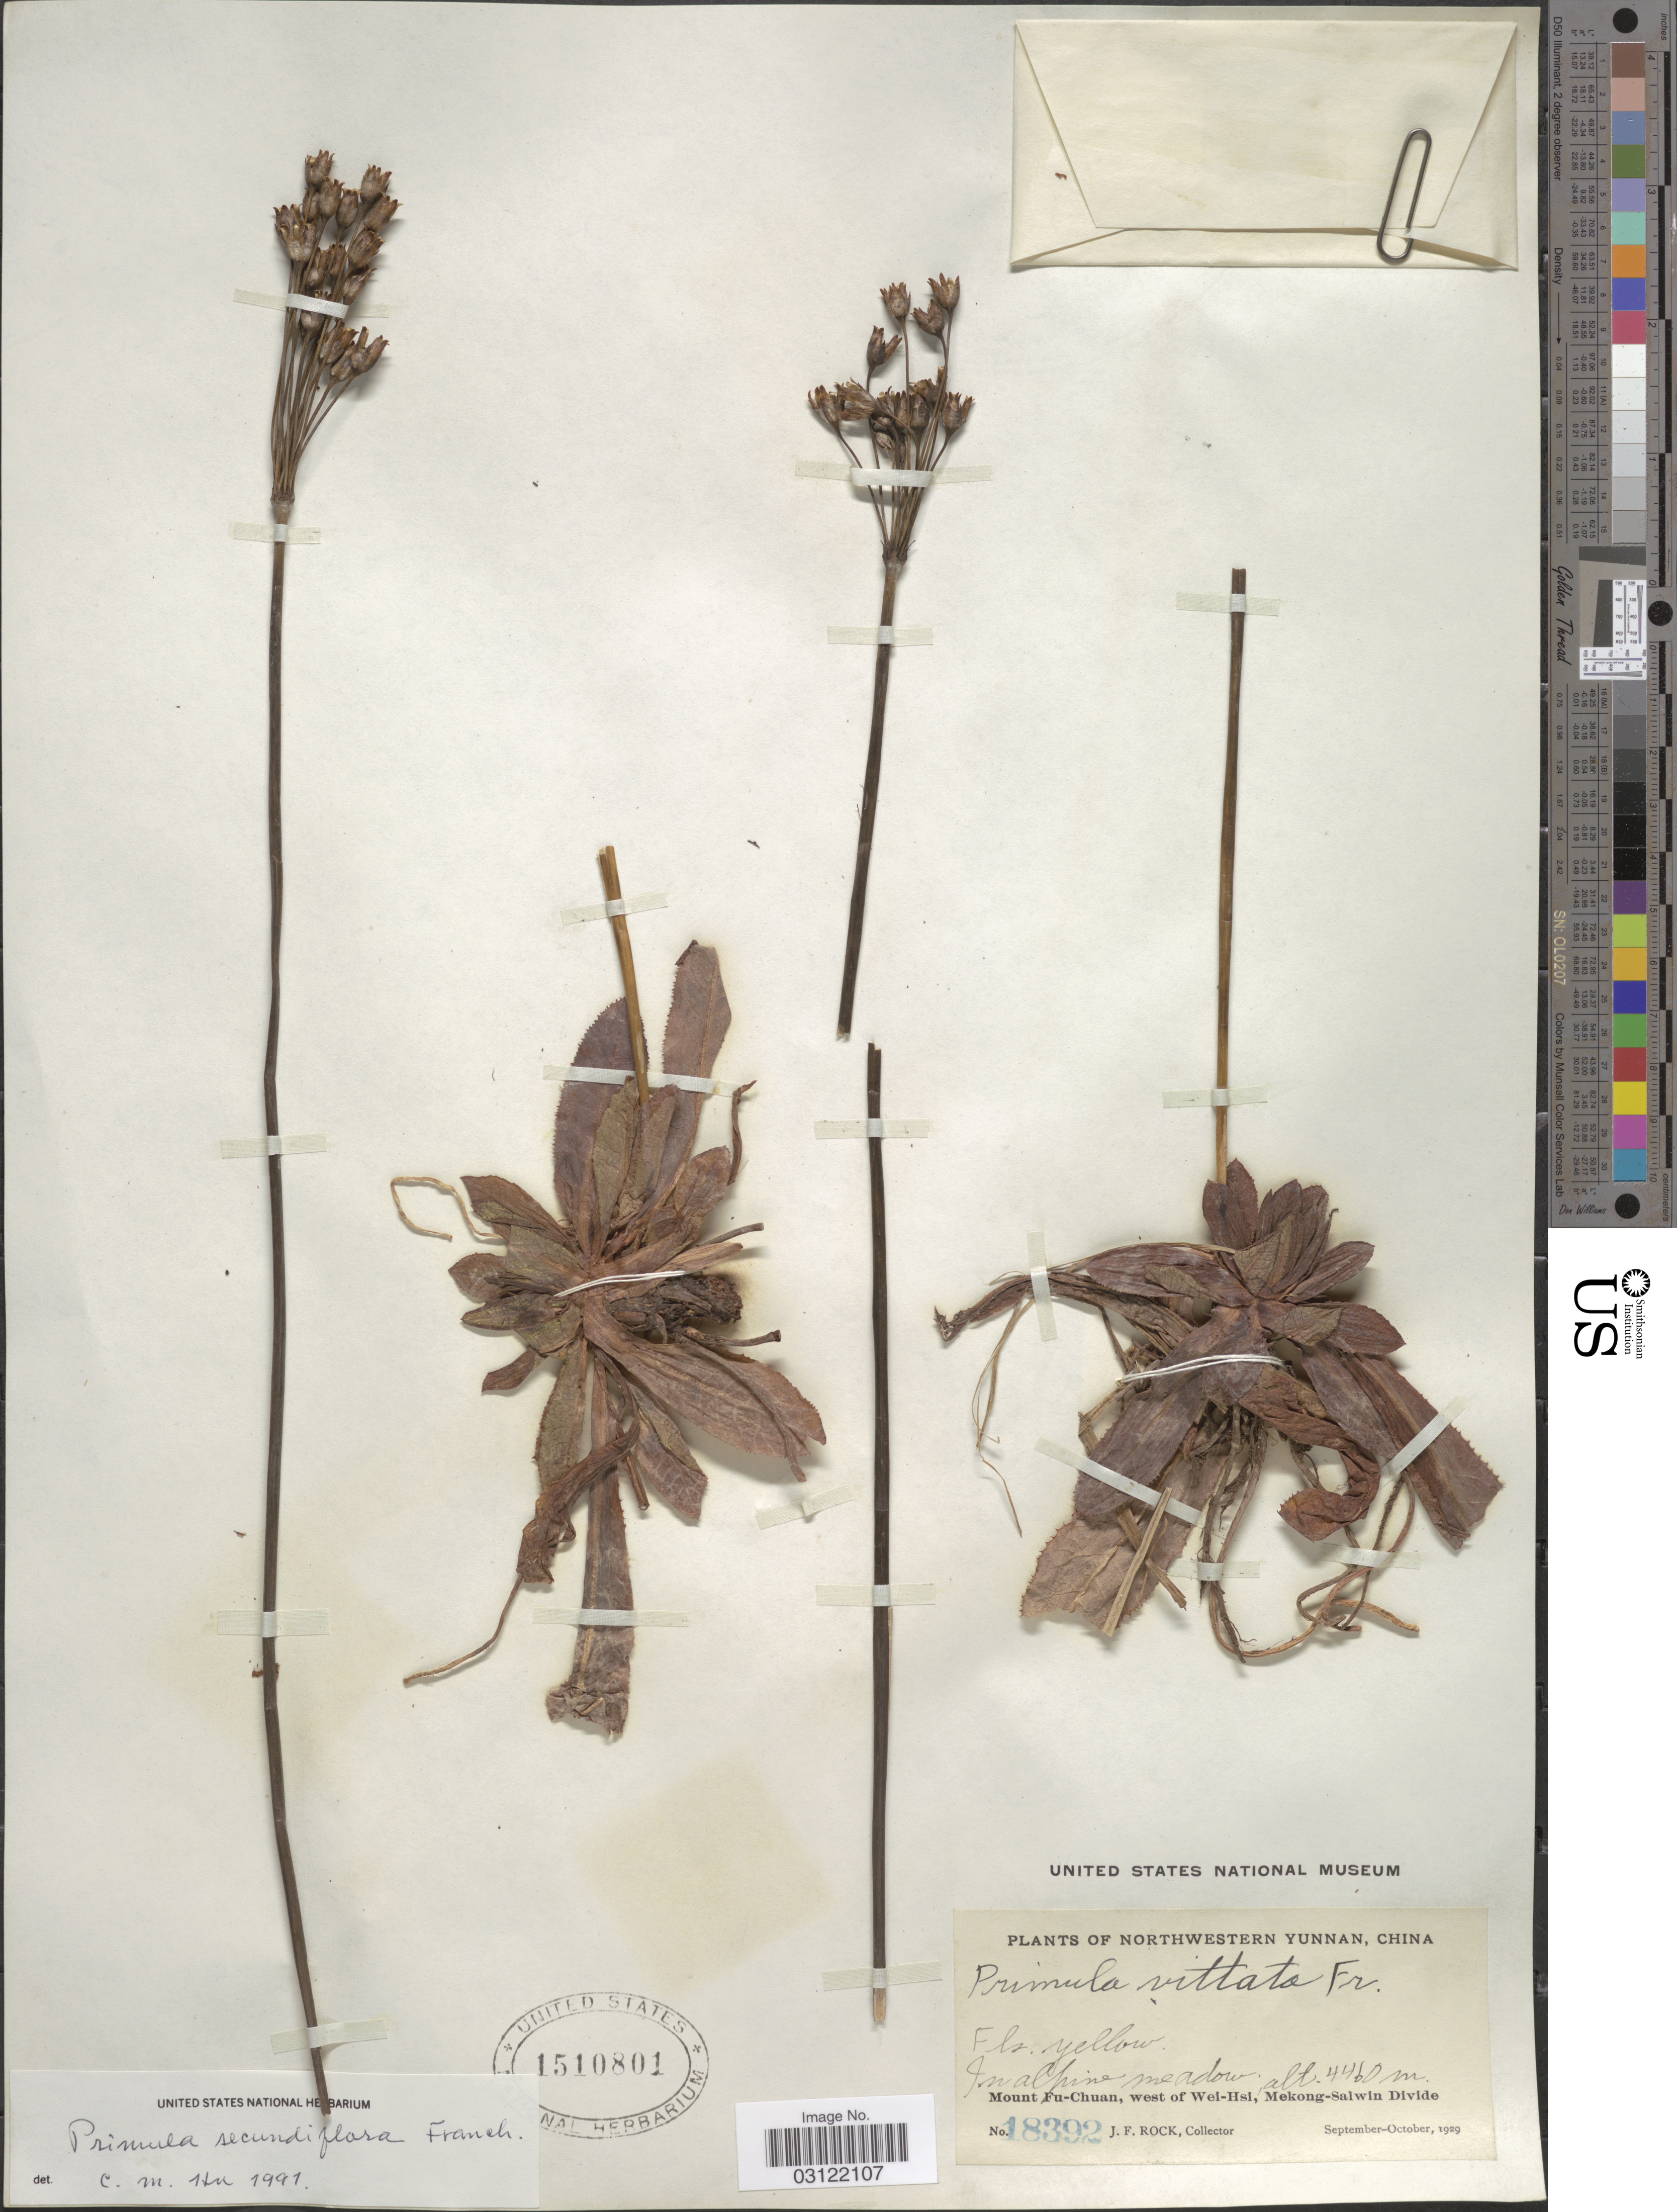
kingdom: Plantae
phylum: Tracheophyta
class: Magnoliopsida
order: Ericales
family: Primulaceae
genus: Primula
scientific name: Primula secundiflora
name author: Franch.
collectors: J. Rock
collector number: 18392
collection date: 1929-09/1929-10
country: China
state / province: Yunnan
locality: Northwestern Yunnan, Mount Fu-Chuan, west of Wei-Hsi, Mekong-Salwin Divide.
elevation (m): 4460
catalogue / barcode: US 1510801